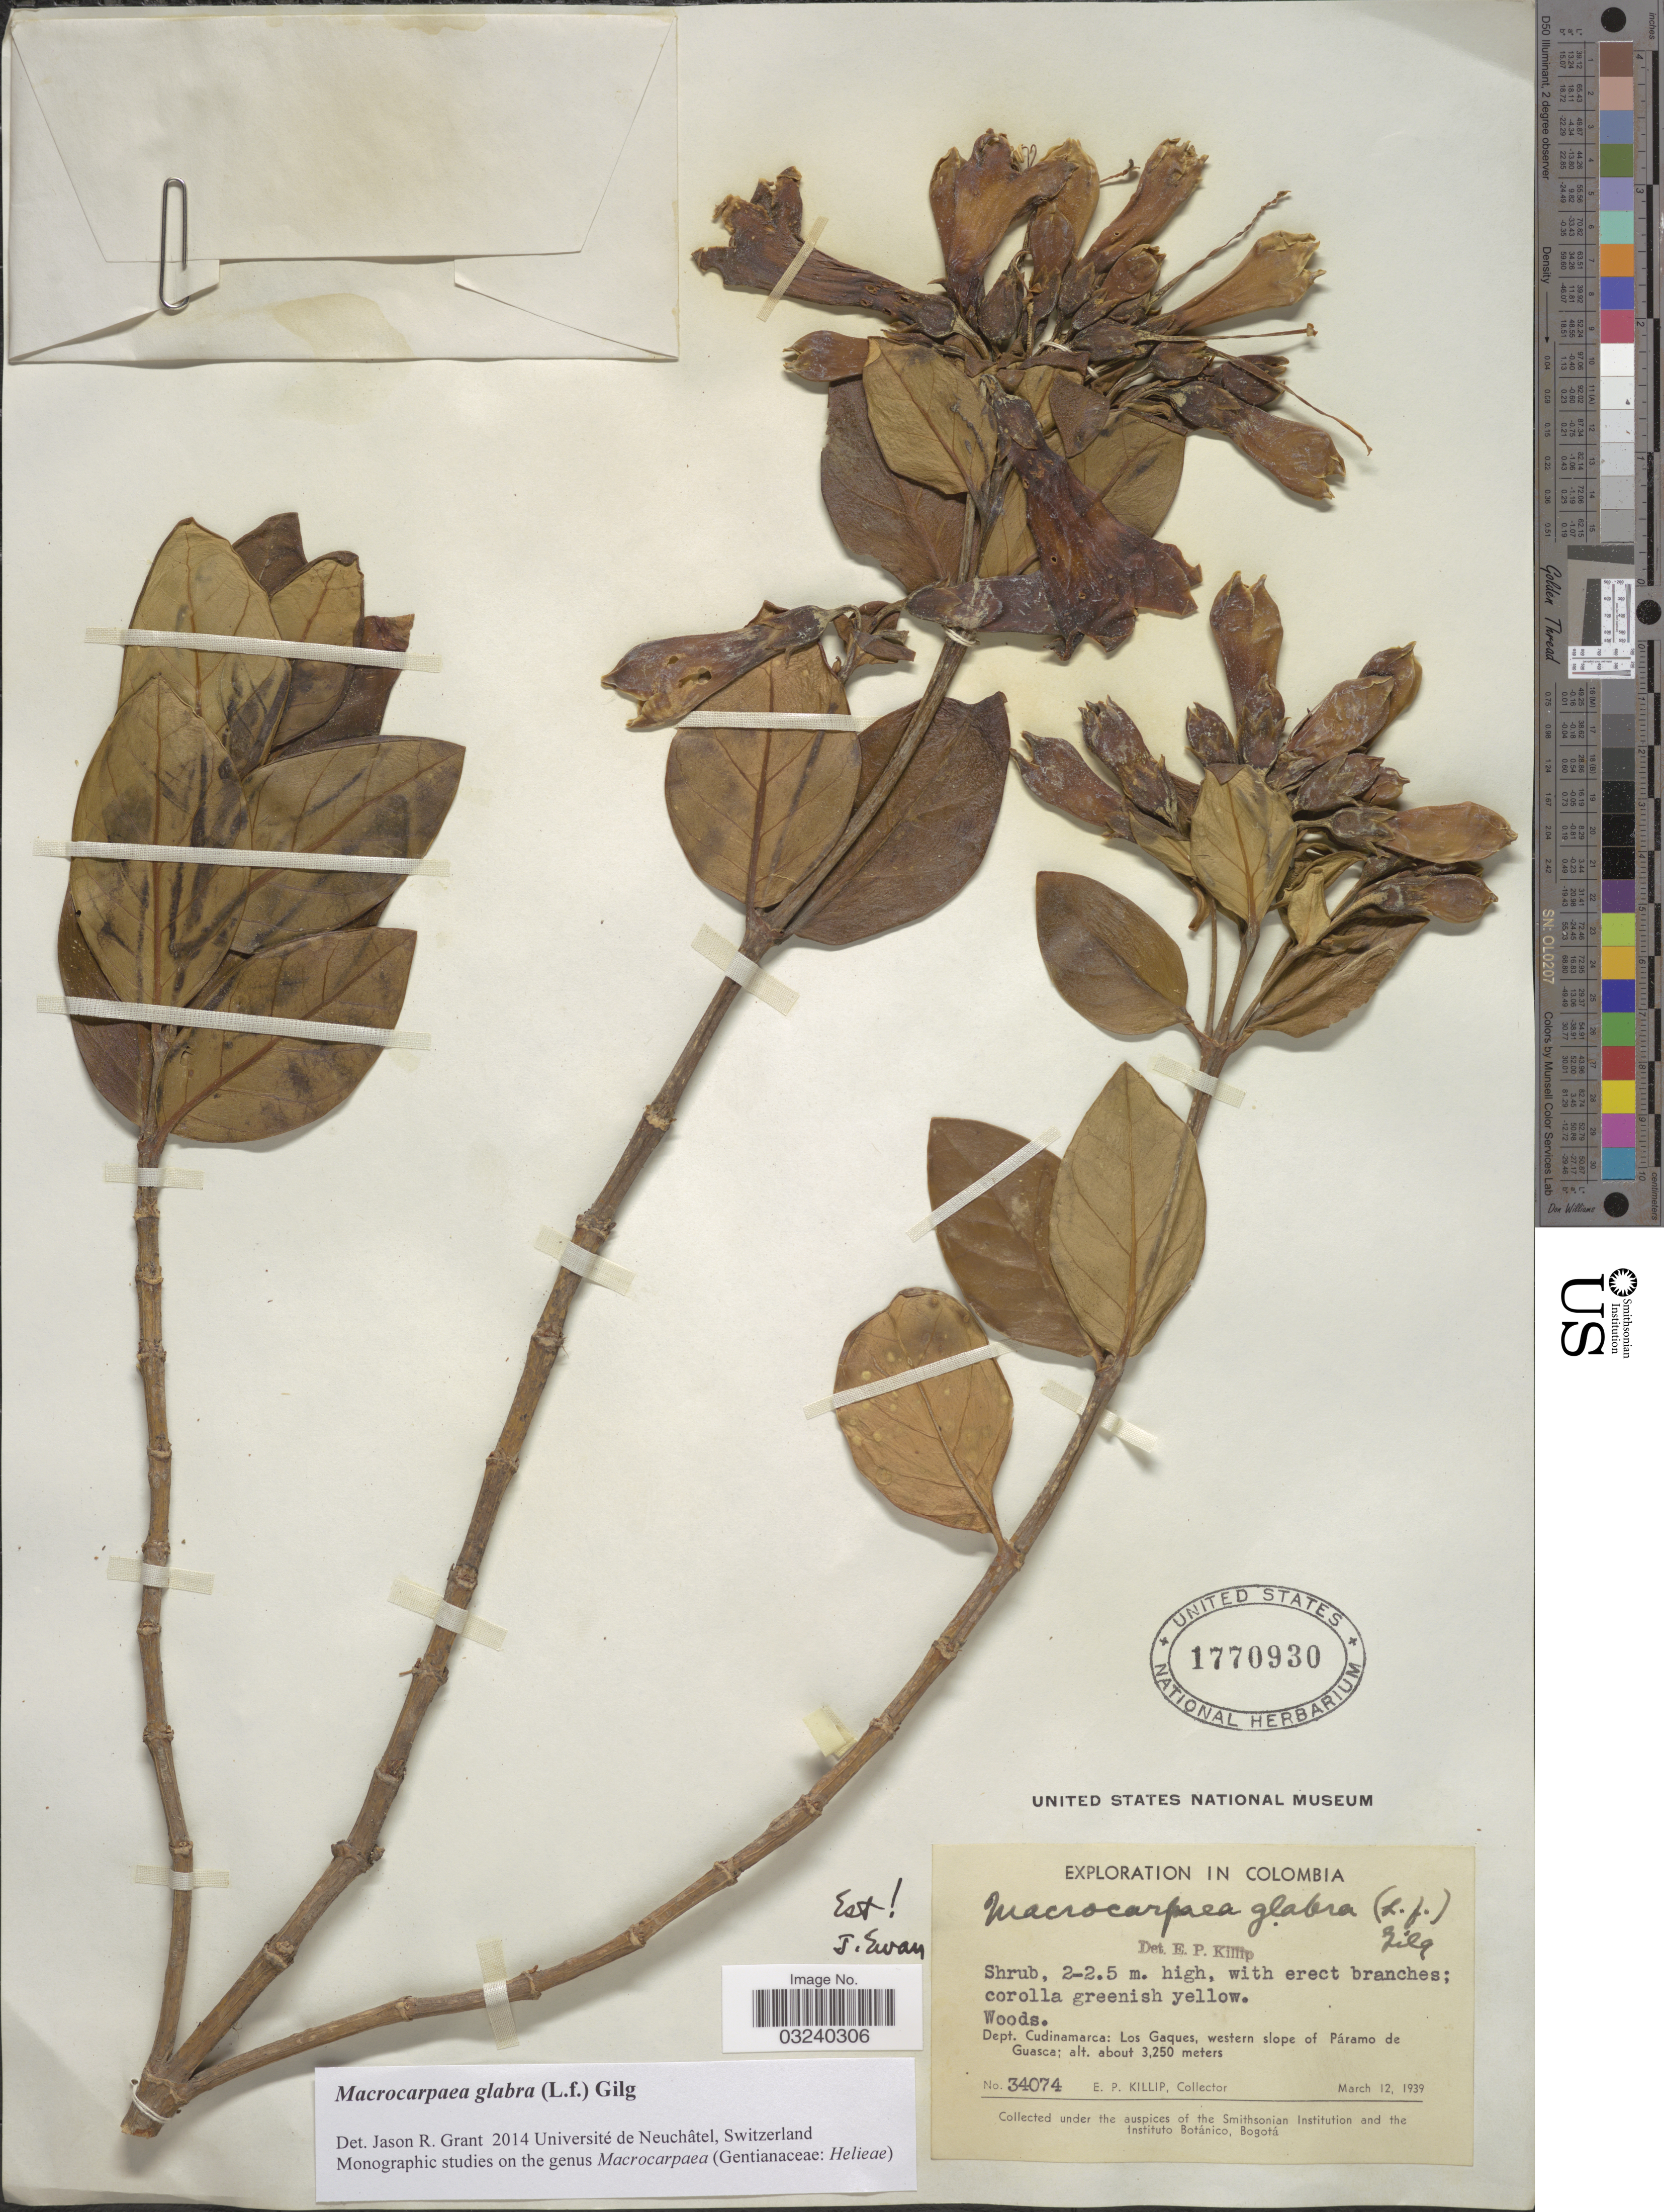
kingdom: Plantae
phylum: Tracheophyta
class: Magnoliopsida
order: Gentianales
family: Gentianaceae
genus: Macrocarpaea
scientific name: Macrocarpaea glabra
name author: (L. f.) Gilg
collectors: E. P. Killip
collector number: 34074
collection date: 1939-03-12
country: Colombia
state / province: Cundinamarca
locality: Dept. Cundinamarca: Los Gaques, western slope of Páramo de Guasca.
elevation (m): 3250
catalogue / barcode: US 1770930